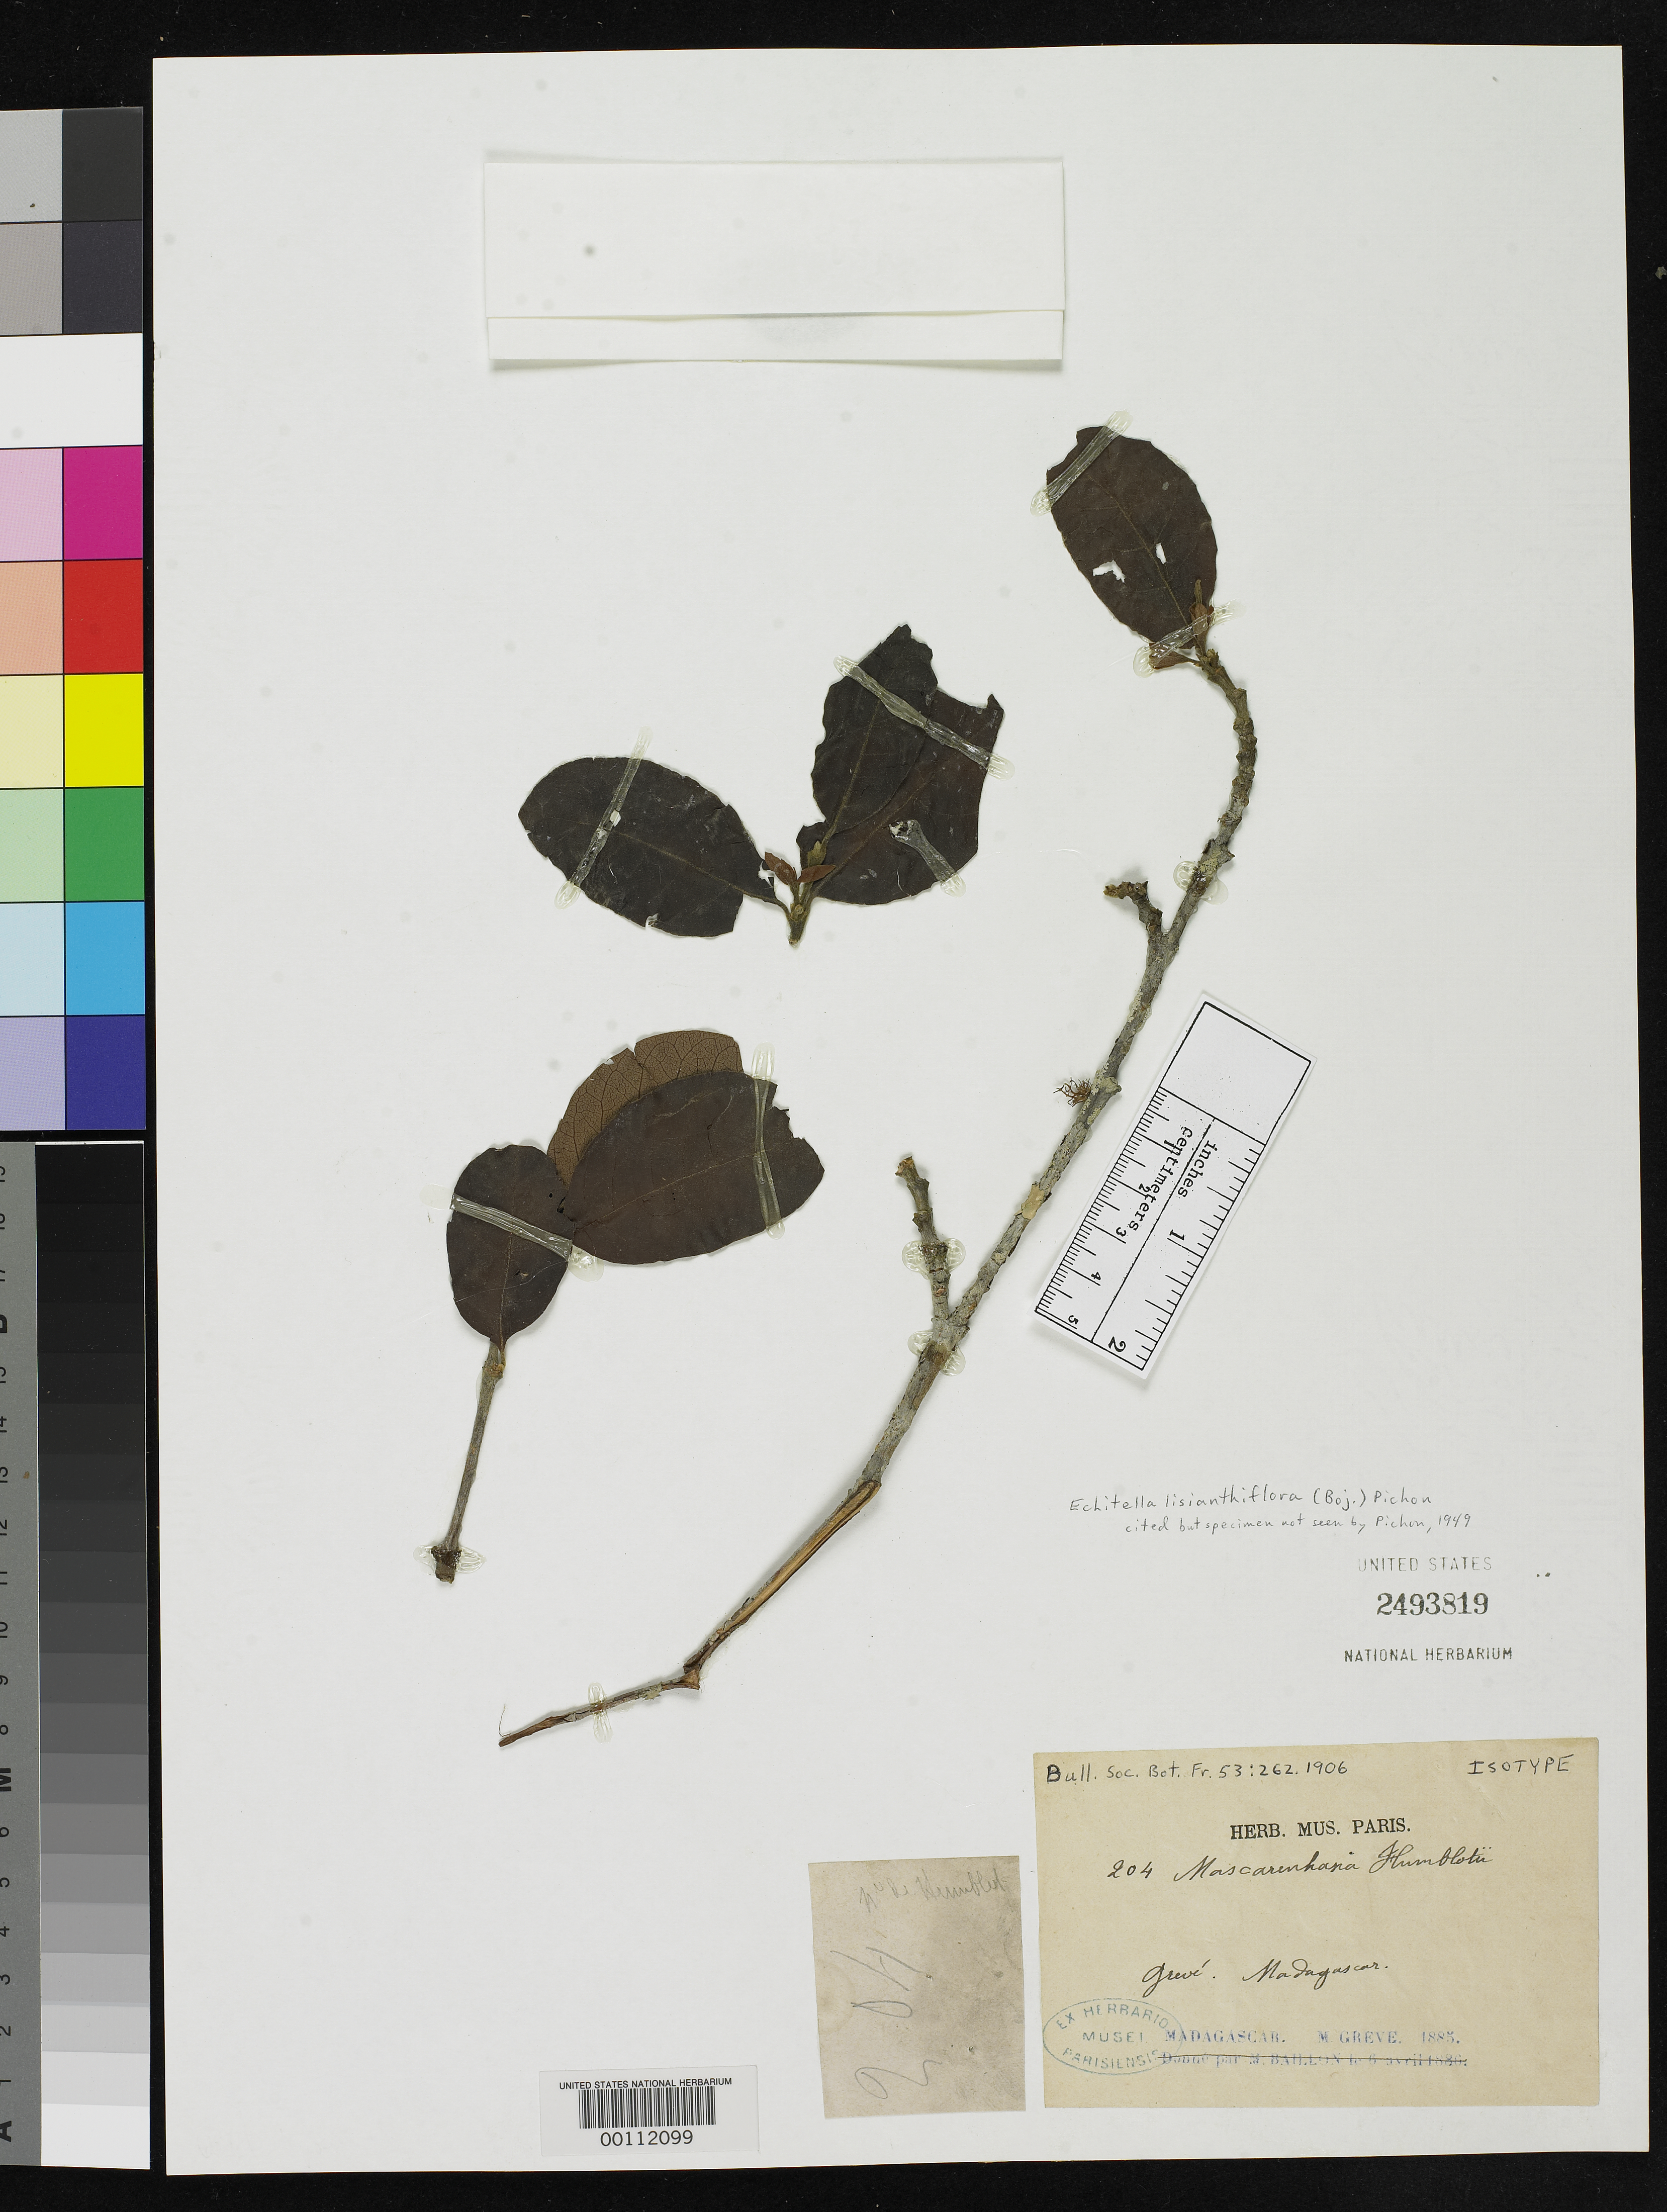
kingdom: Plantae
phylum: Tracheophyta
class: Magnoliopsida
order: Gentianales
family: Apocynaceae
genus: Mascarenhasia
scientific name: Mascarenhasia humblotii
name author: Humblot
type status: Isotype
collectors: M. Greve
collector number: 204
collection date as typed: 1885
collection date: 1885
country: Madagascar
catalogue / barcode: US 2493819